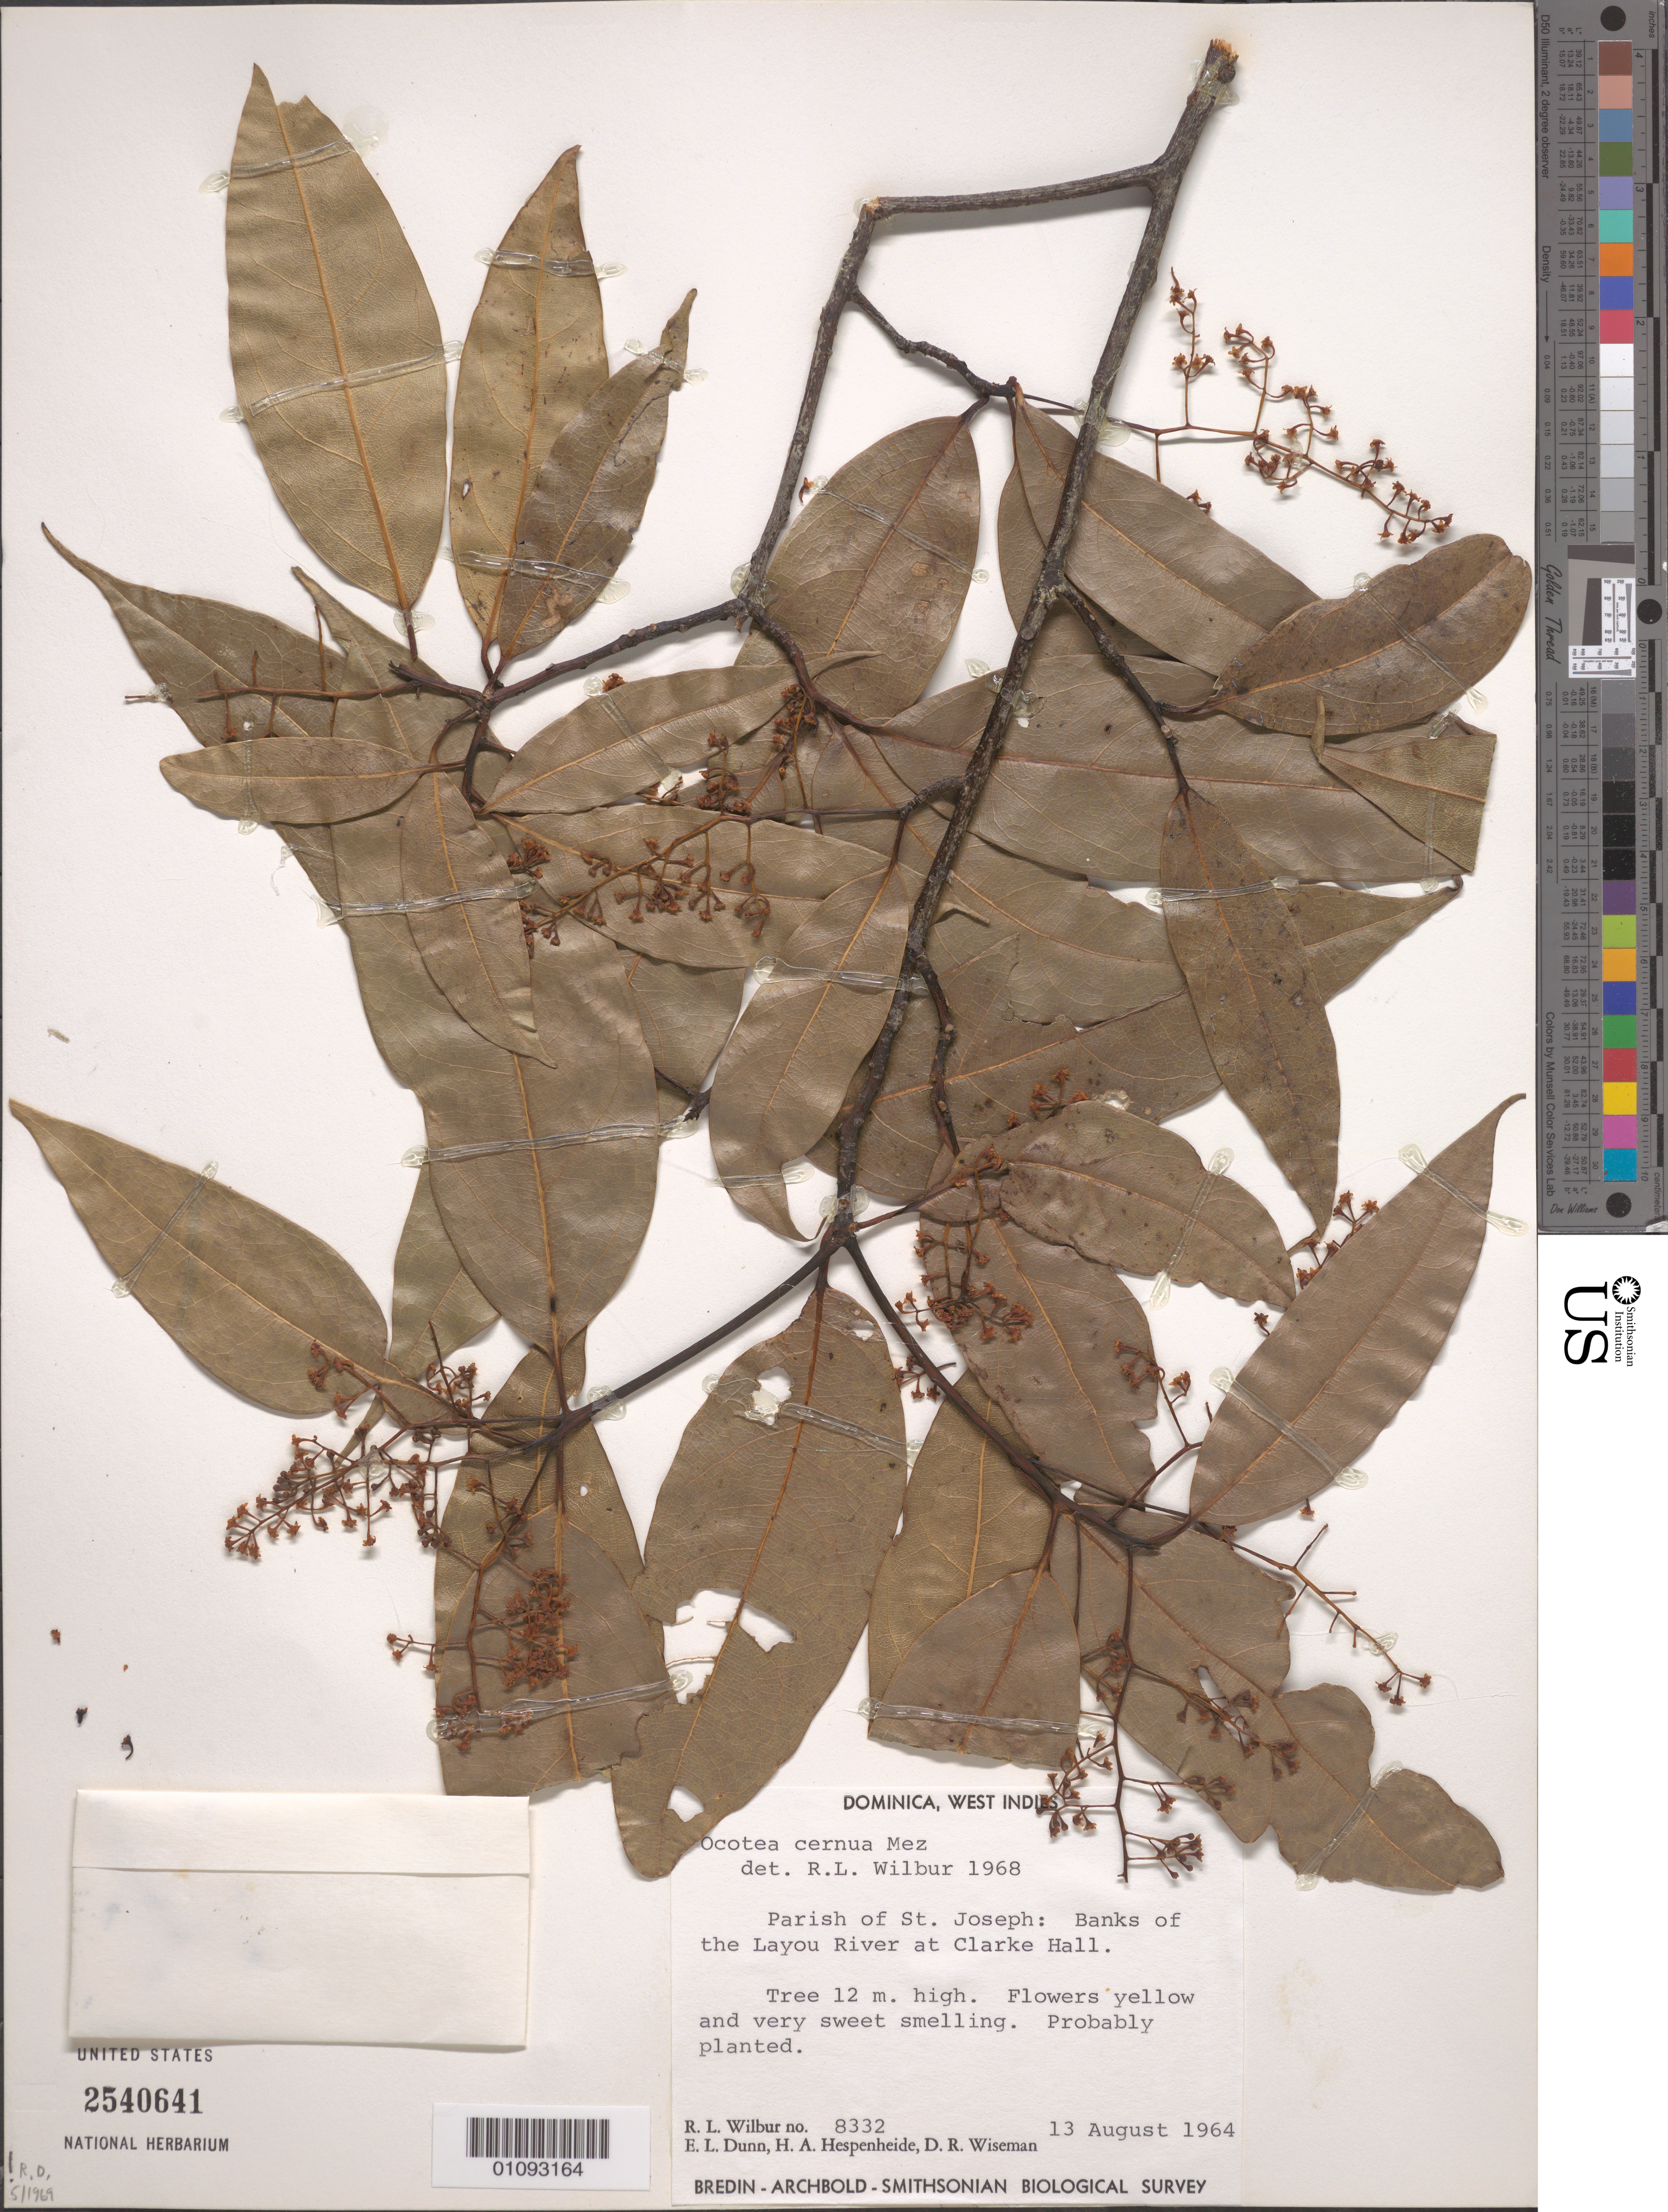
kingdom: Plantae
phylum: Tracheophyta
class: Magnoliopsida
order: Laurales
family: Lauraceae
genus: Ocotea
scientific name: Ocotea cernua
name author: (Nees) Mez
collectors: R. L. Wilbur, E. Dunn, H. A. Hespenheide & D. R. Wiseman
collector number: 8332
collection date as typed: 13 Aug 1964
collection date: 1964-08-13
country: Dominica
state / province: St. Joseph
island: Dominica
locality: Banks of the Layou River at Clarke Hall.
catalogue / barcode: US 2540641